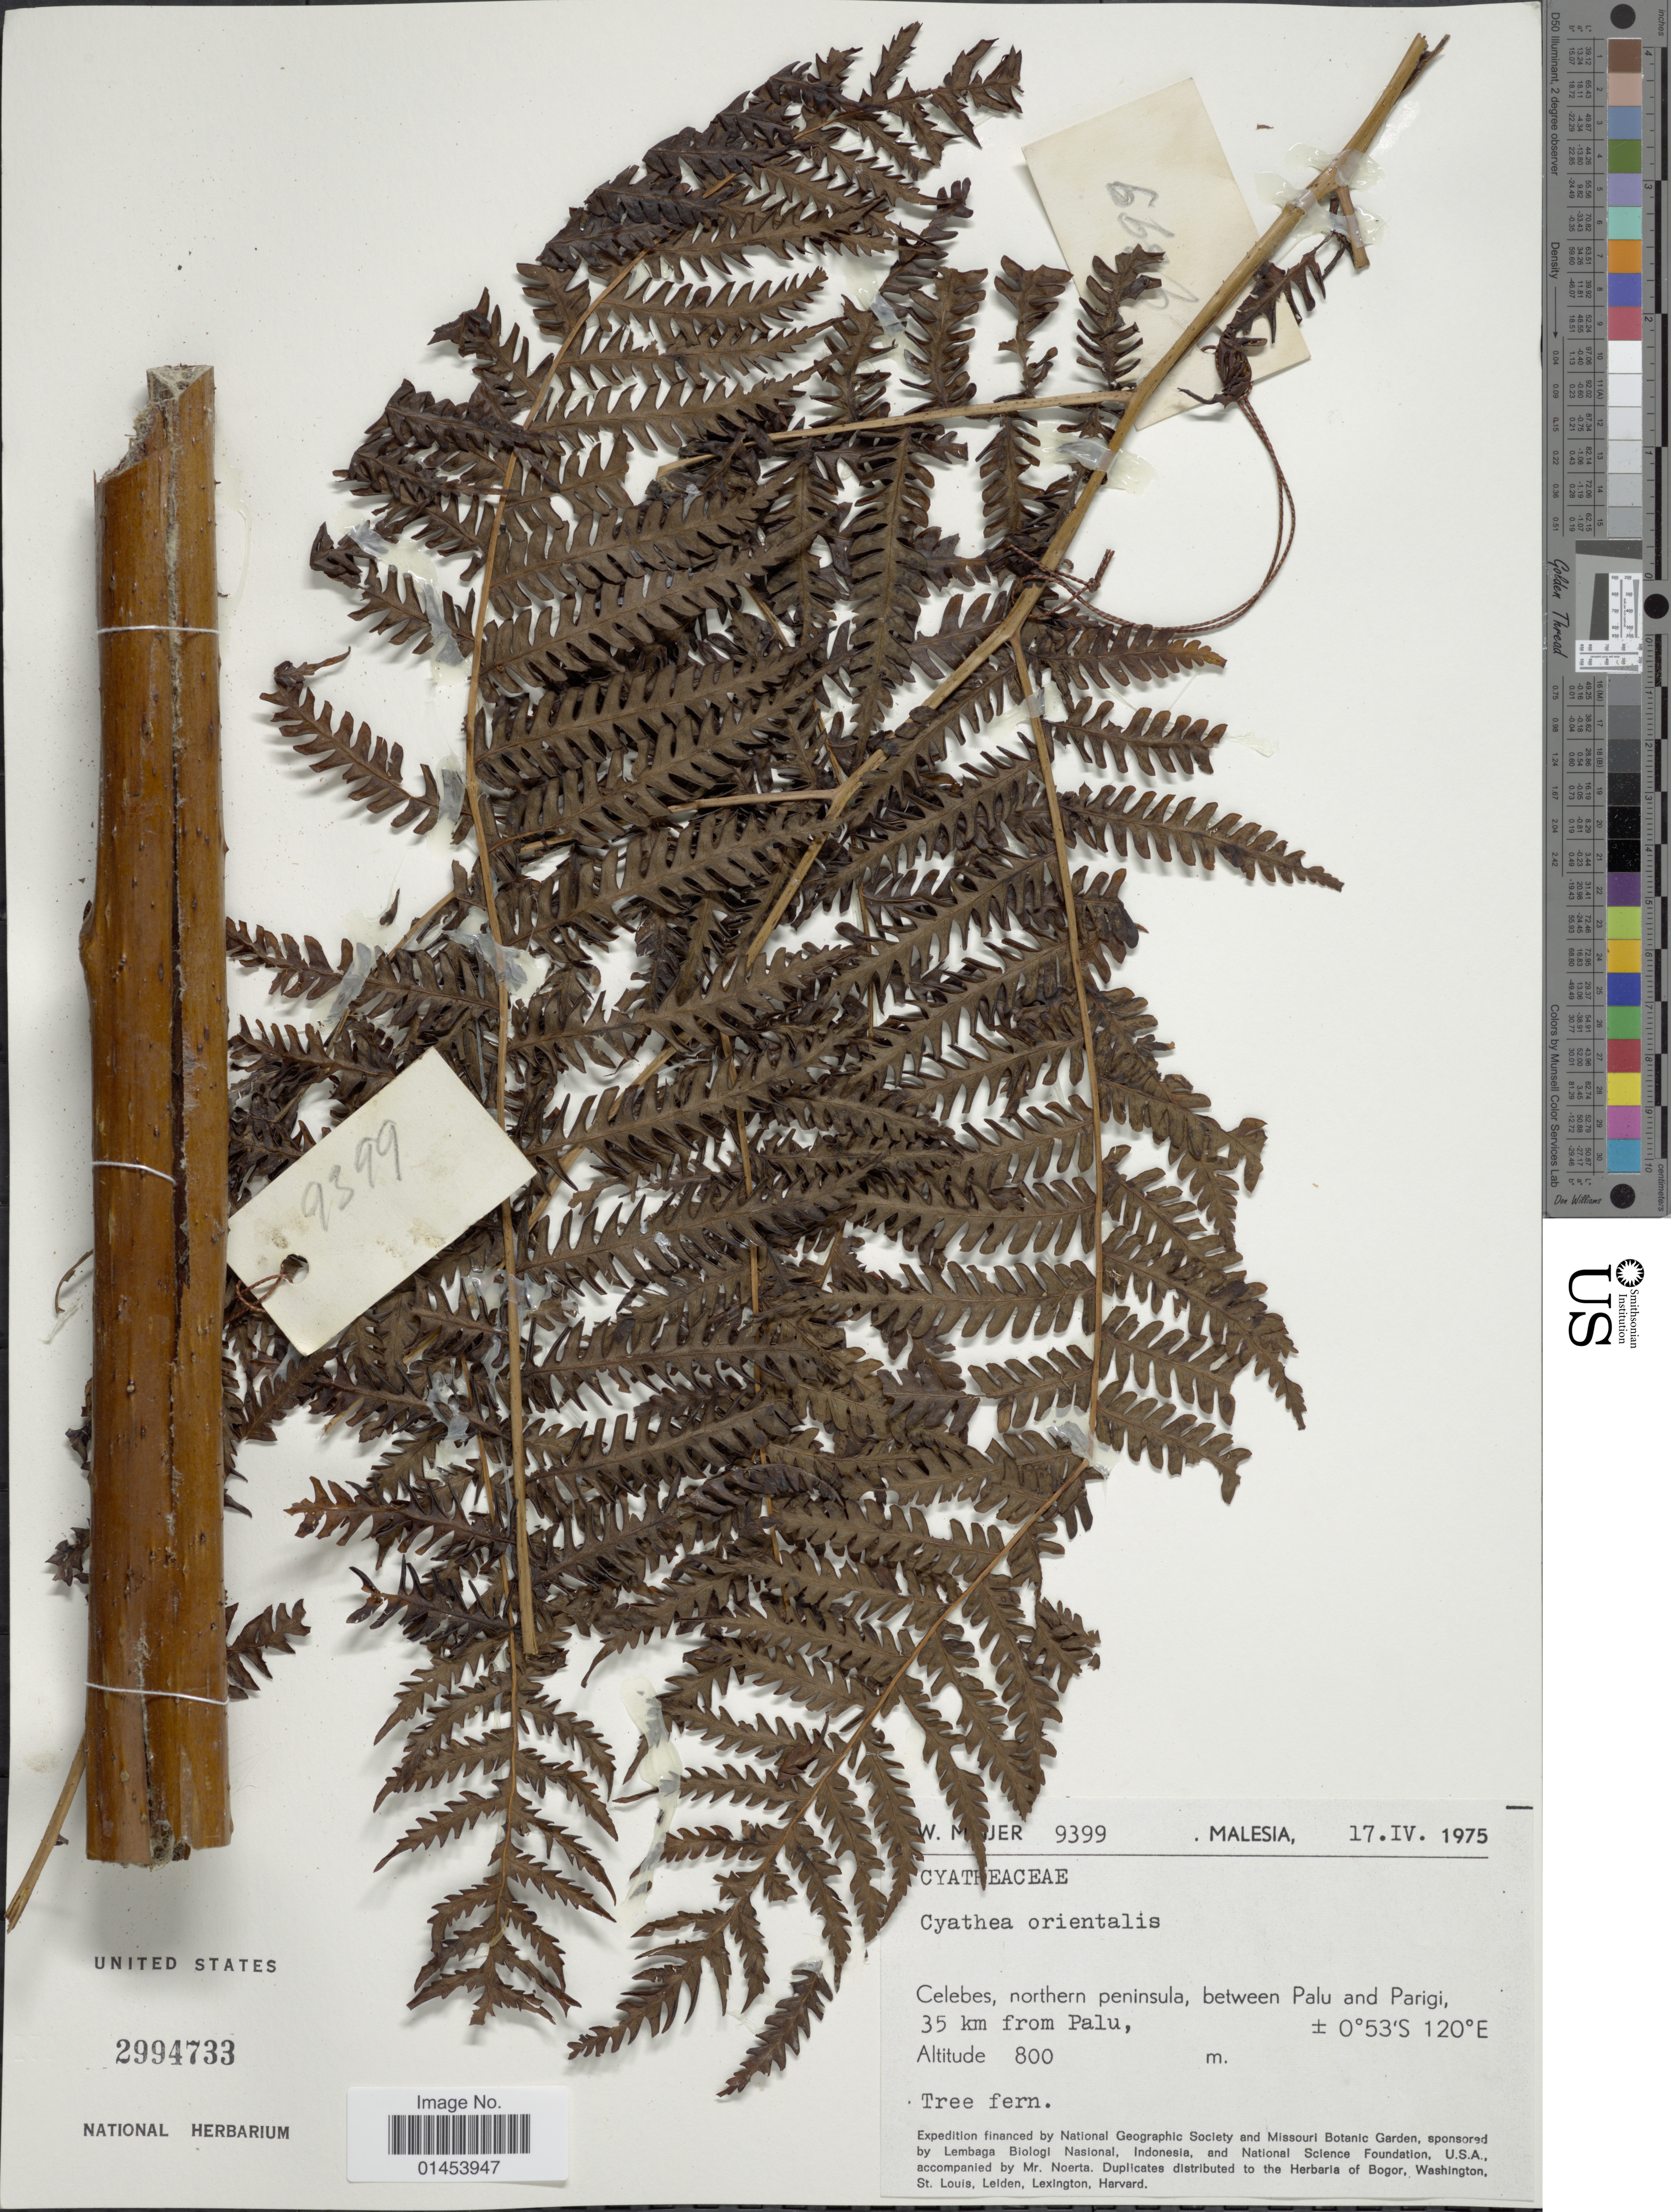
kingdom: Plantae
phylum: Tracheophyta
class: Polypodiopsida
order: Cyatheales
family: Cyatheaceae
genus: Cyathea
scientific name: Cyathea orientalis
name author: (Kunze) Moore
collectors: W. Meijer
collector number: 9399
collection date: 1975-04-17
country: Malaysia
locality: Malesia. Celebes, northern peninsula, between Palu and Parigi, 35 km from Palu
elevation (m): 800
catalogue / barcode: US 2994733